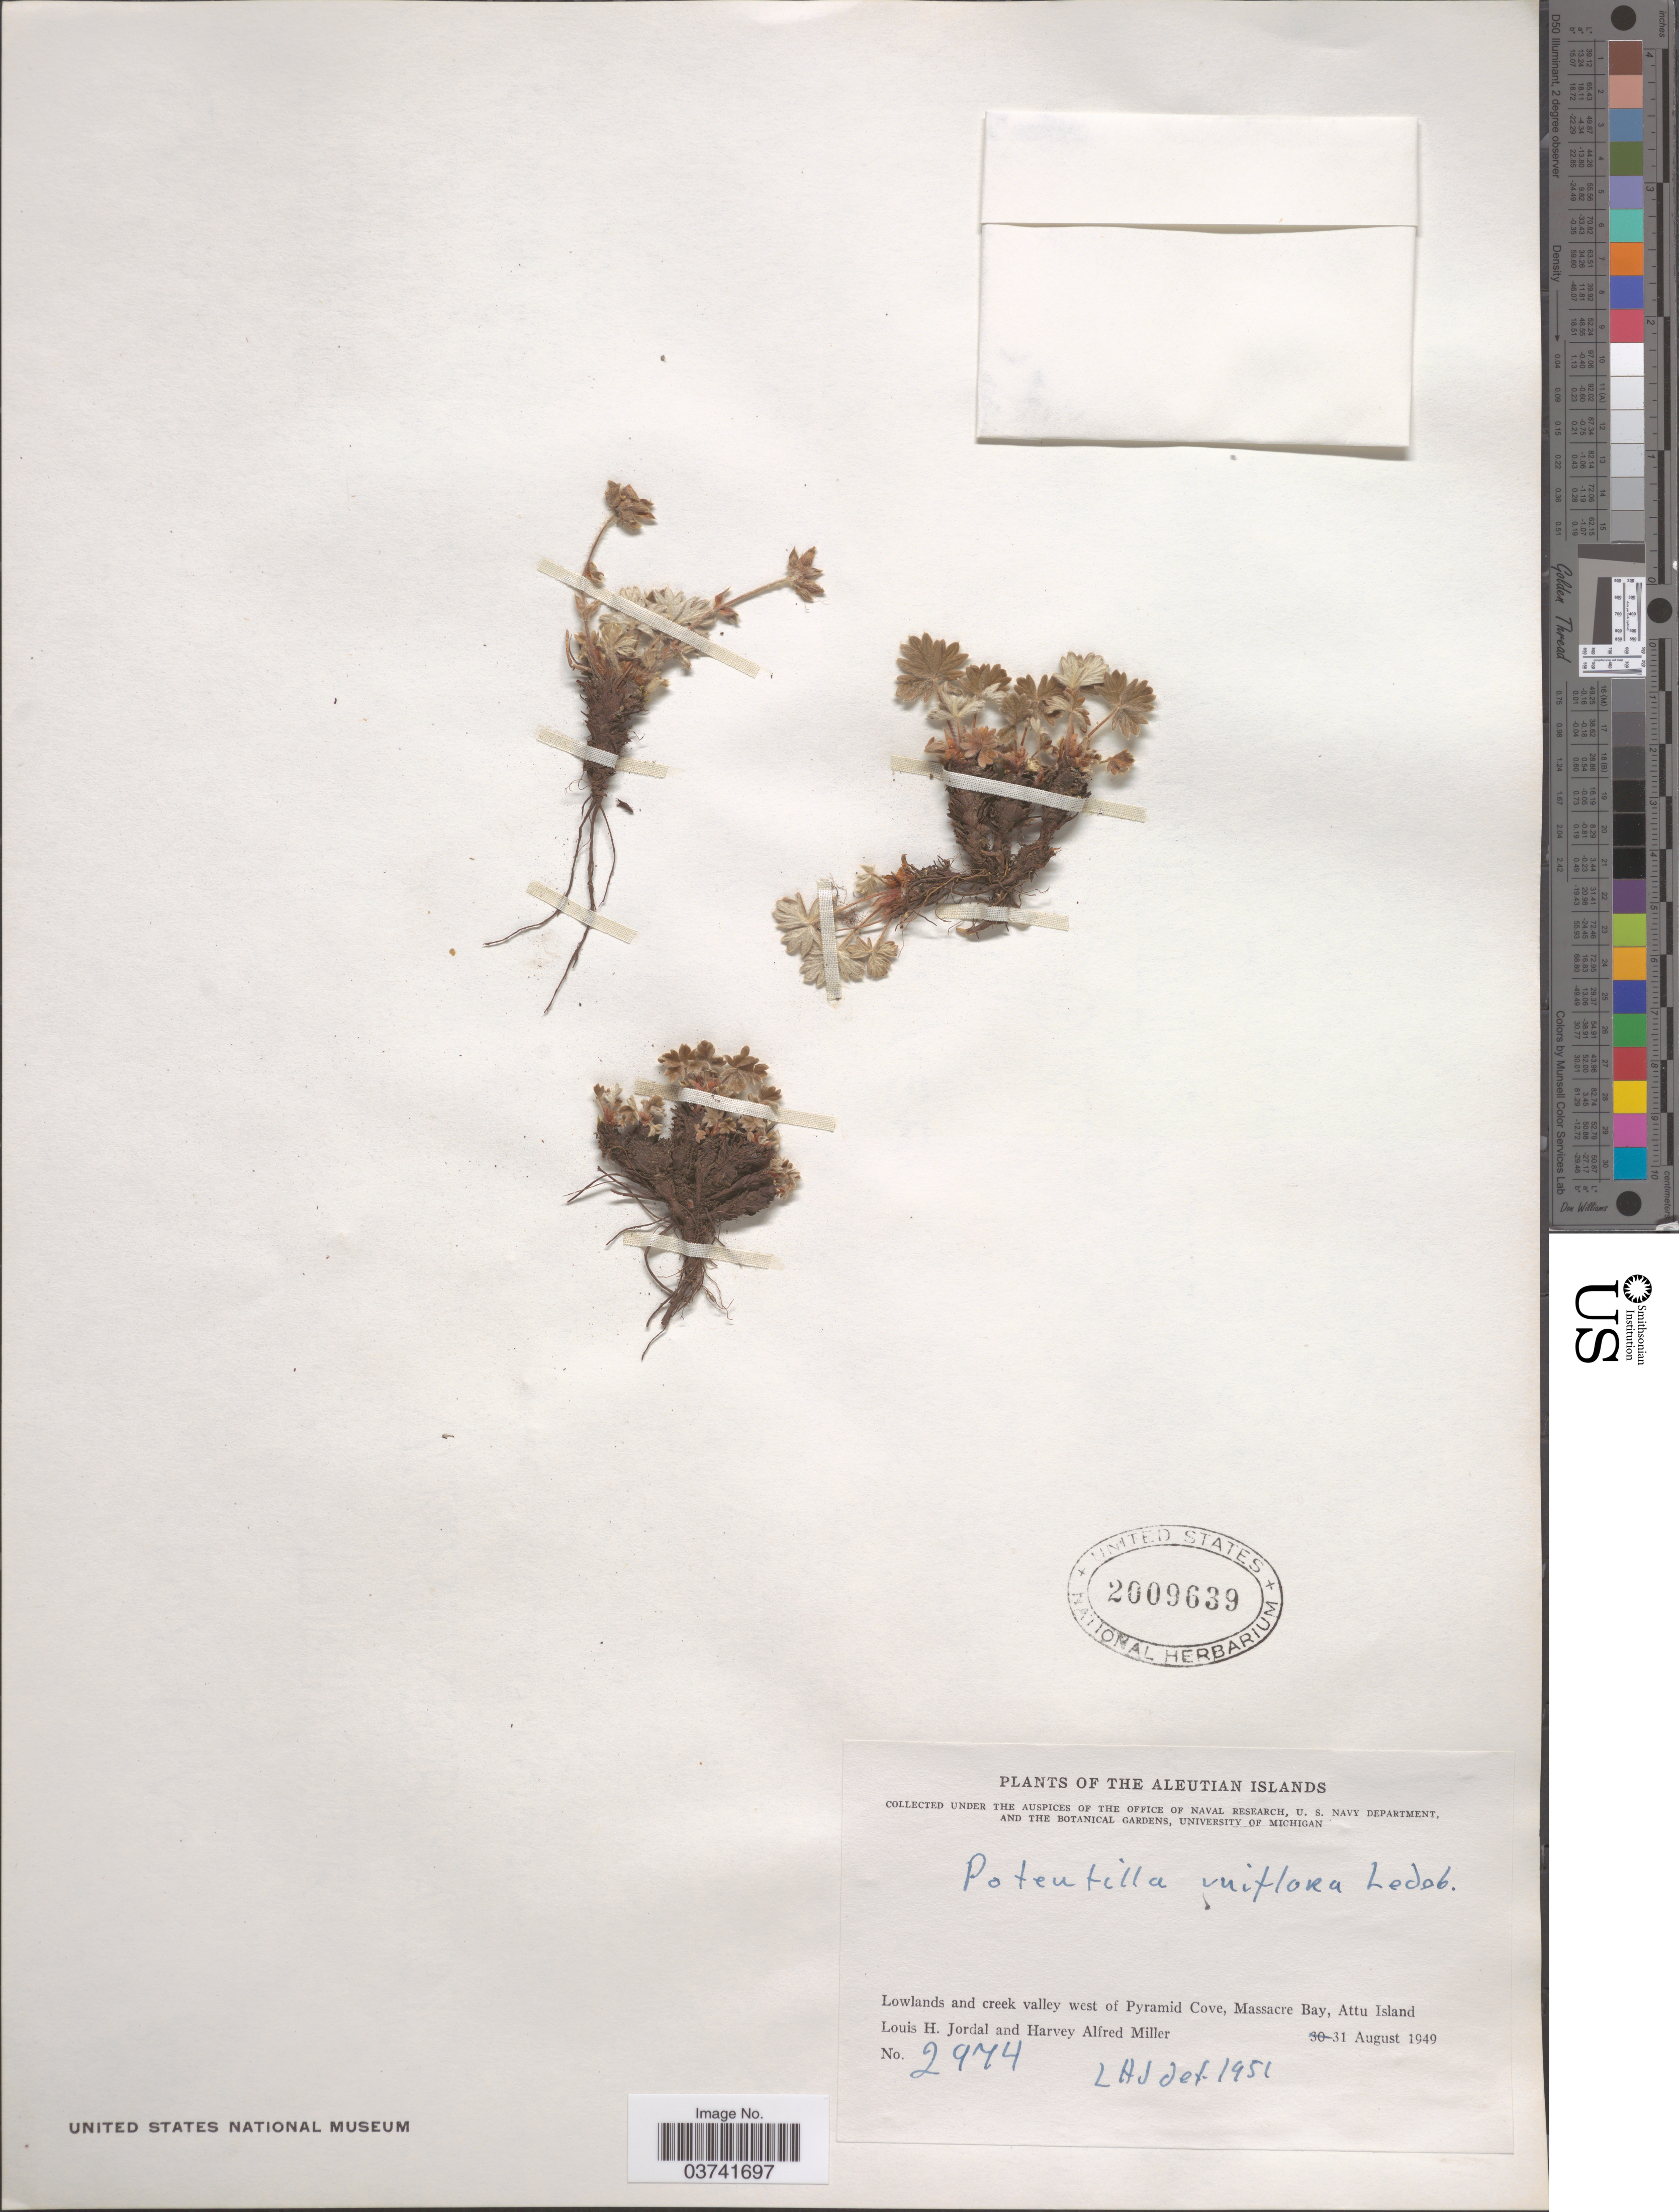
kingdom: Plantae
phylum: Tracheophyta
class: Magnoliopsida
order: Rosales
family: Rosaceae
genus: Potentilla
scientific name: Potentilla uniflora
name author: Ledeb.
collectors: L. Jordal & H. A. Miller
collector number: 2974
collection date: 1949-08-31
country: United States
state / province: Alaska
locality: The Aleutian Islands. Lowlands and creek valley west of Pyramid Cove, Massacre Bay, Attu Island.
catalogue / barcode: US 2009639